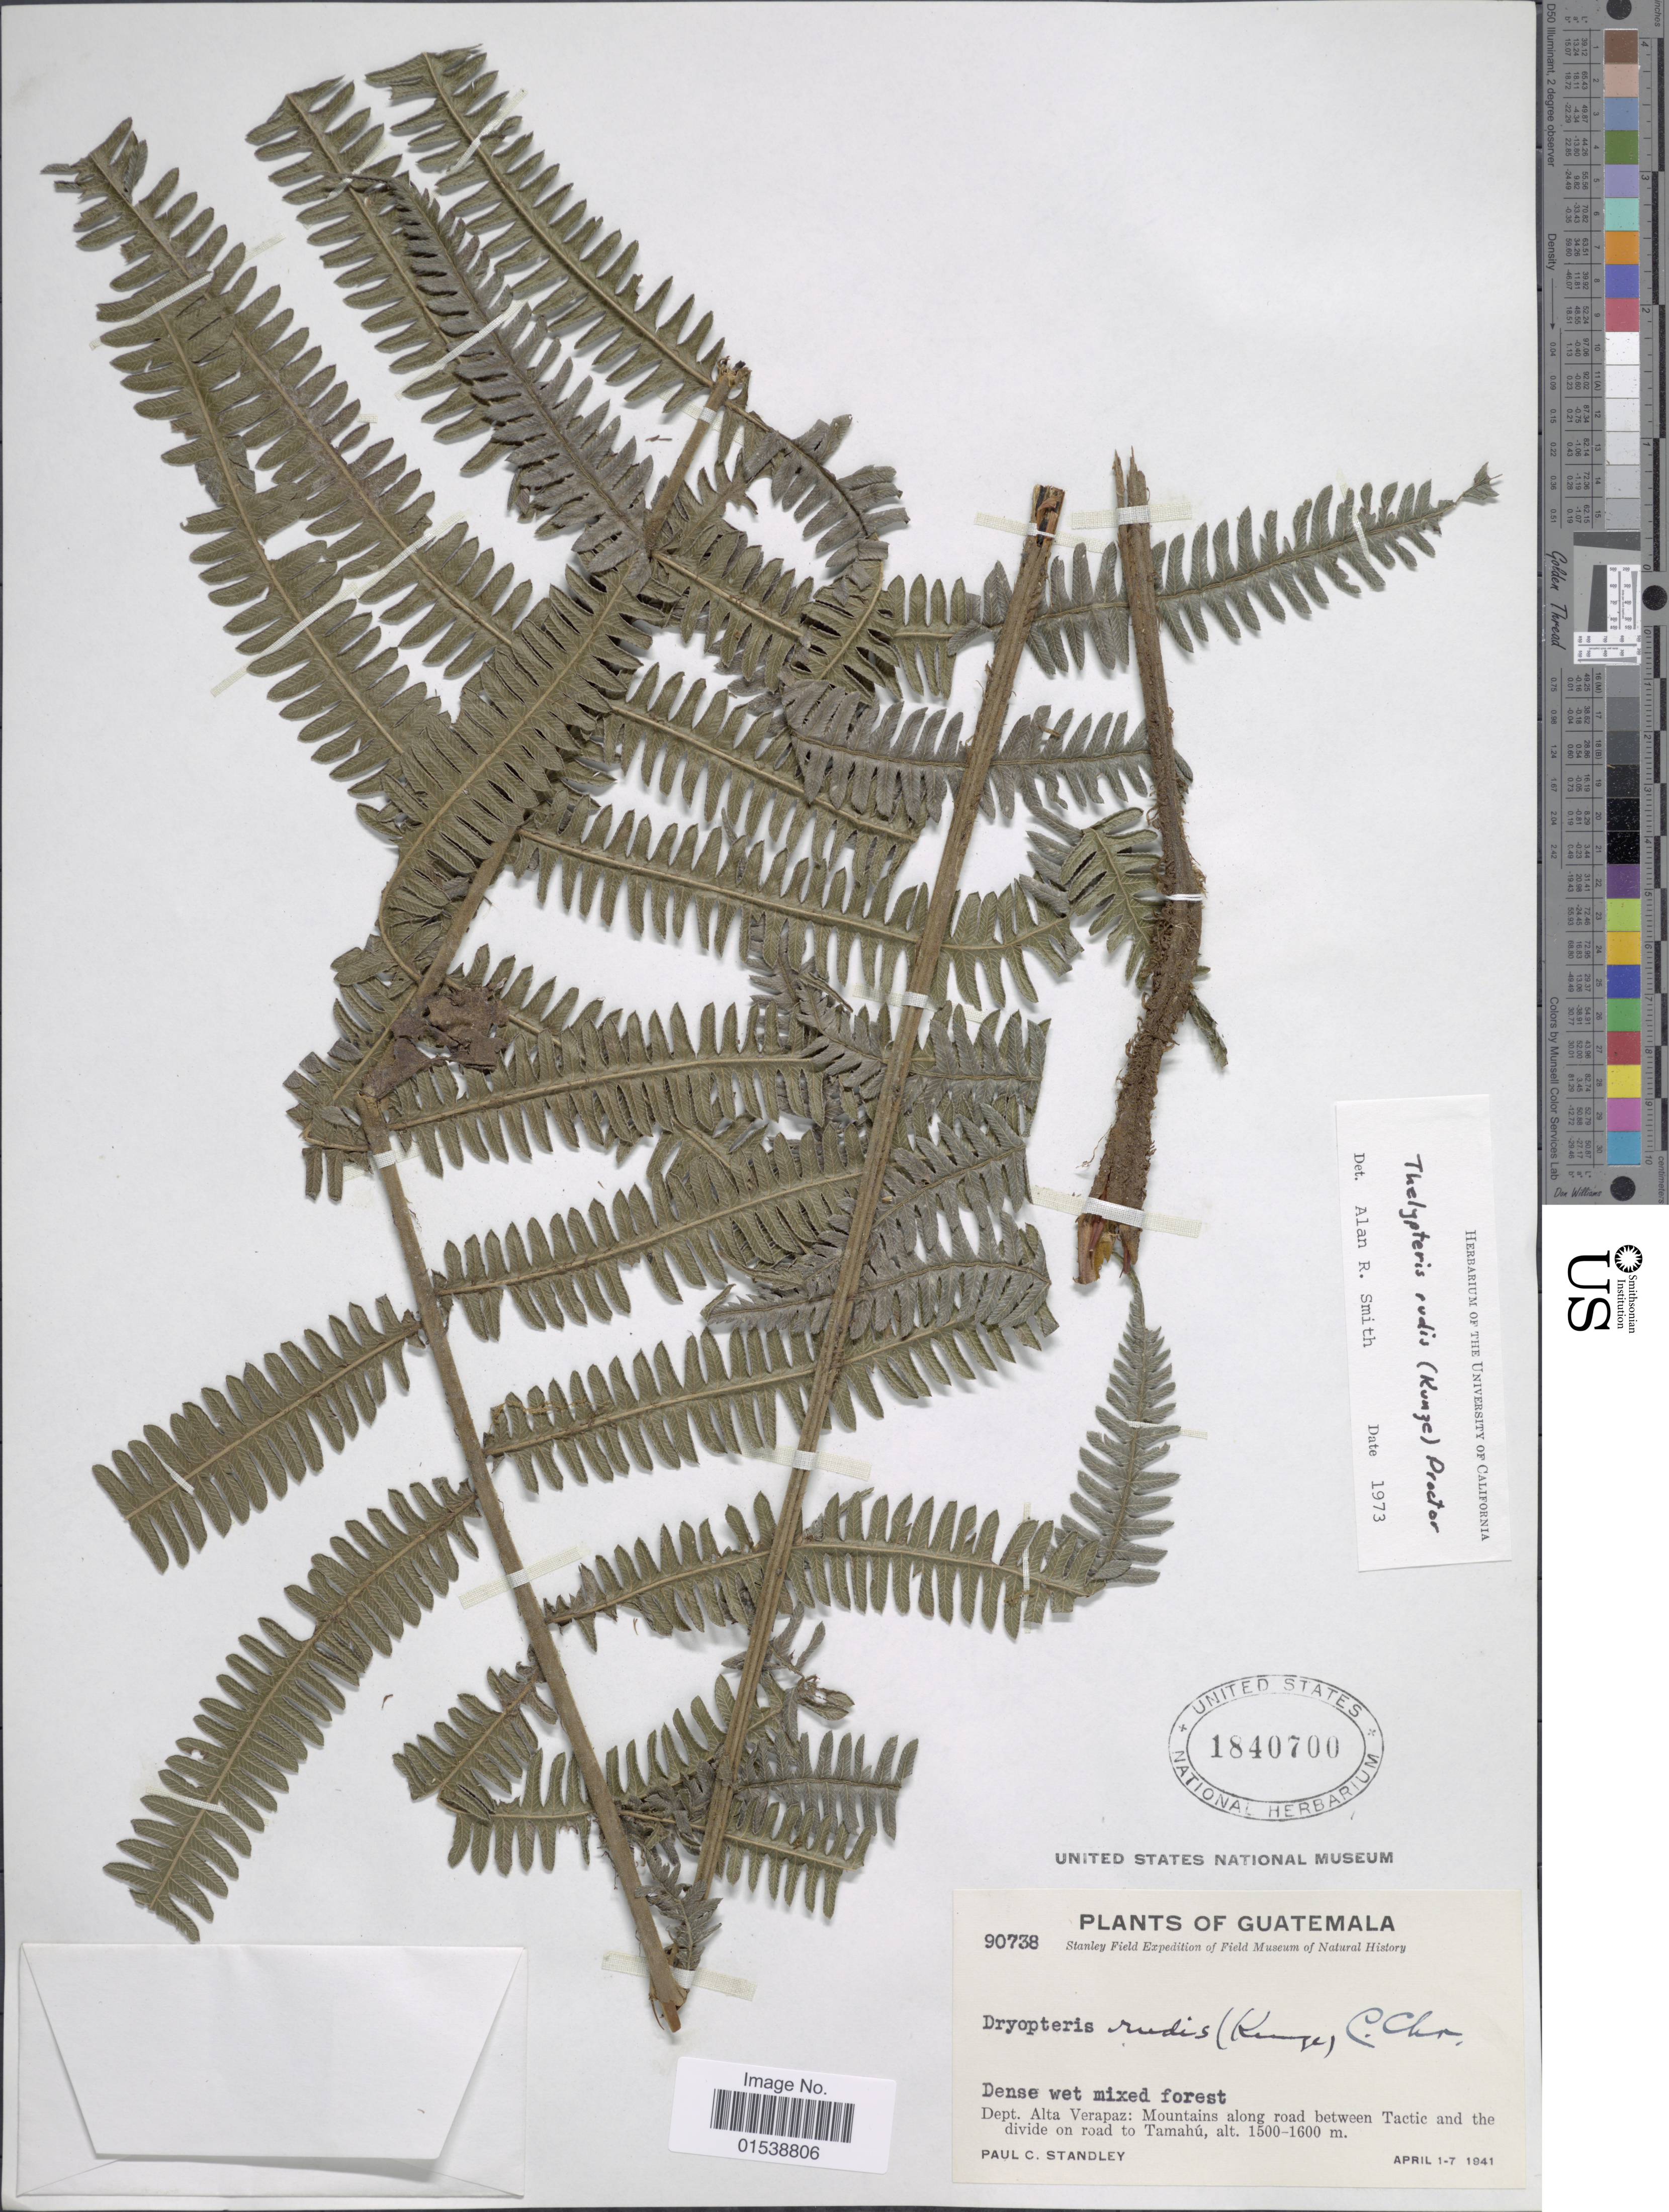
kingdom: Plantae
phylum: Tracheophyta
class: Polypodiopsida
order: Polypodiales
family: Thelypteridaceae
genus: Amauropelta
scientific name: Amauropelta rudis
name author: (Kunze) Pic. Serm.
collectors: P. C. Standley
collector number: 90738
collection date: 1941-04-01/1941-04-07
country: Guatemala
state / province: Alta Verapaz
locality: Dept. Alta Verapaz: Mountains along road between Tcatic and the divide on road to Tamahu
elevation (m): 1500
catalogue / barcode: US 1840700